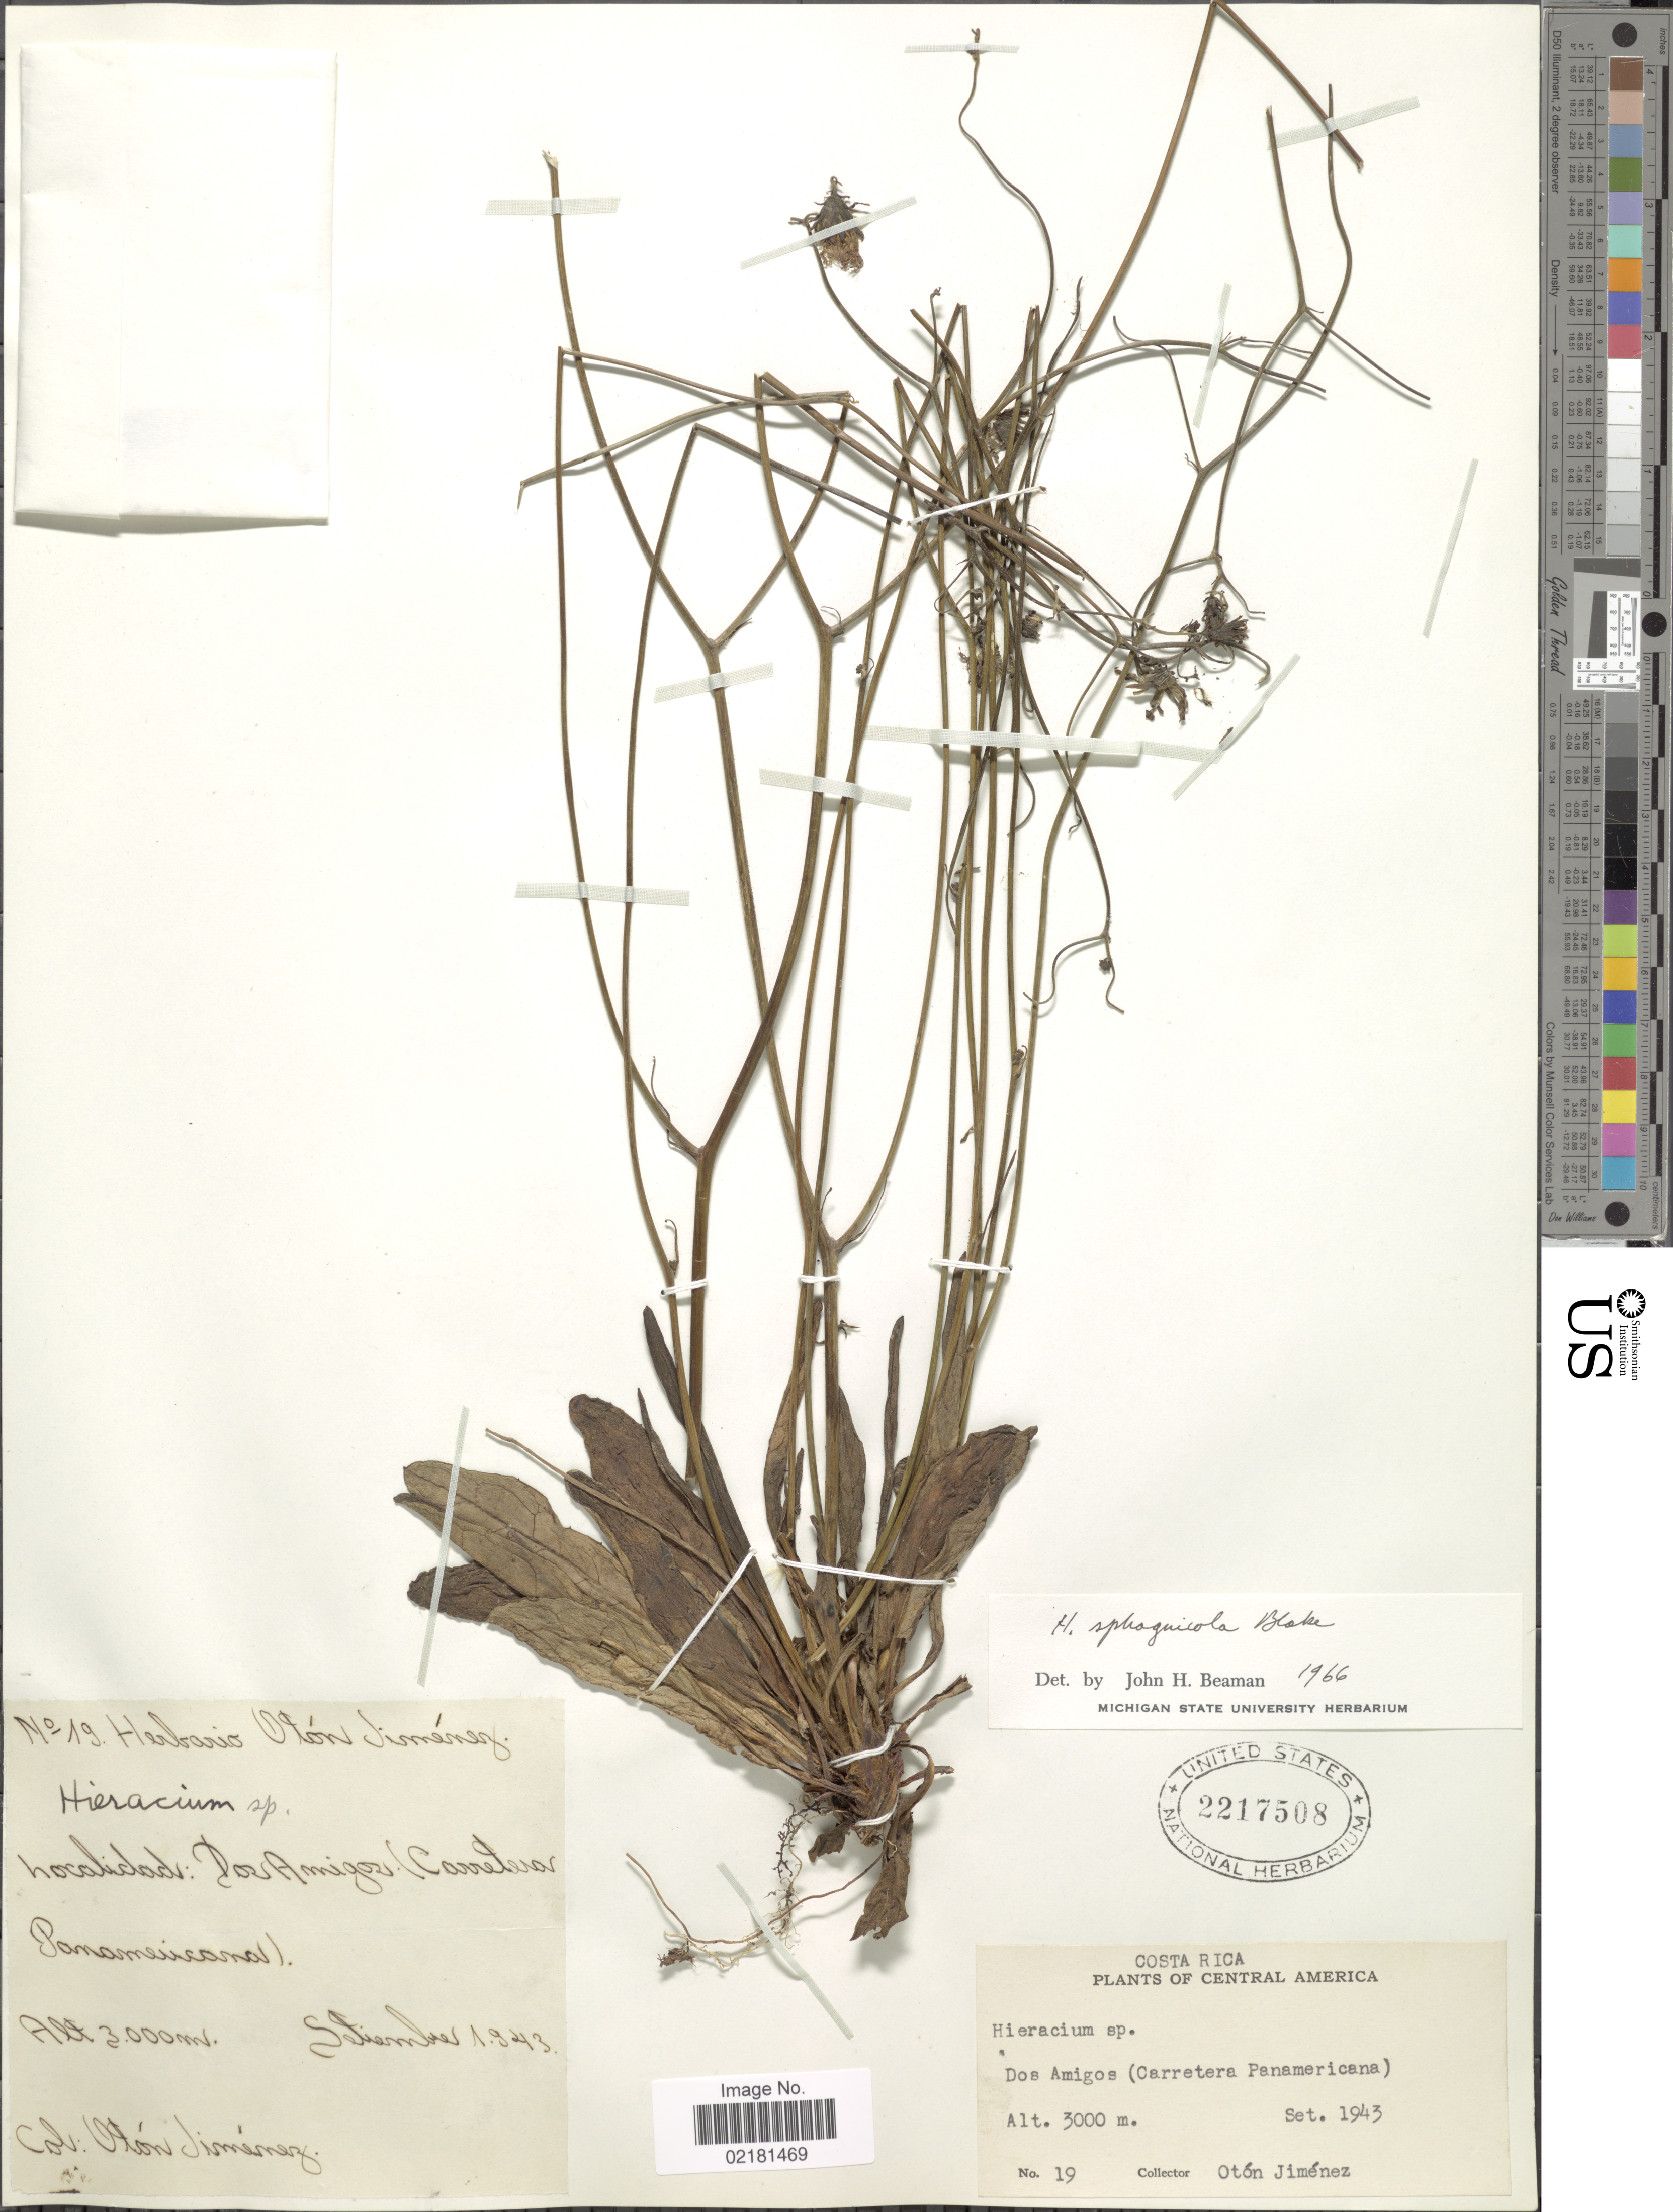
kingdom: Plantae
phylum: Tracheophyta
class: Magnoliopsida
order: Asterales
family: Asteraceae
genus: Hieracium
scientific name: Hieracium sphagnicola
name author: S.F. Blake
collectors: O. Jimenez L.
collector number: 19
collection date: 1943-09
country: Costa Rica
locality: Dos Amigos (Carretera Panamericana).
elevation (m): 3000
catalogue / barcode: US 2217508